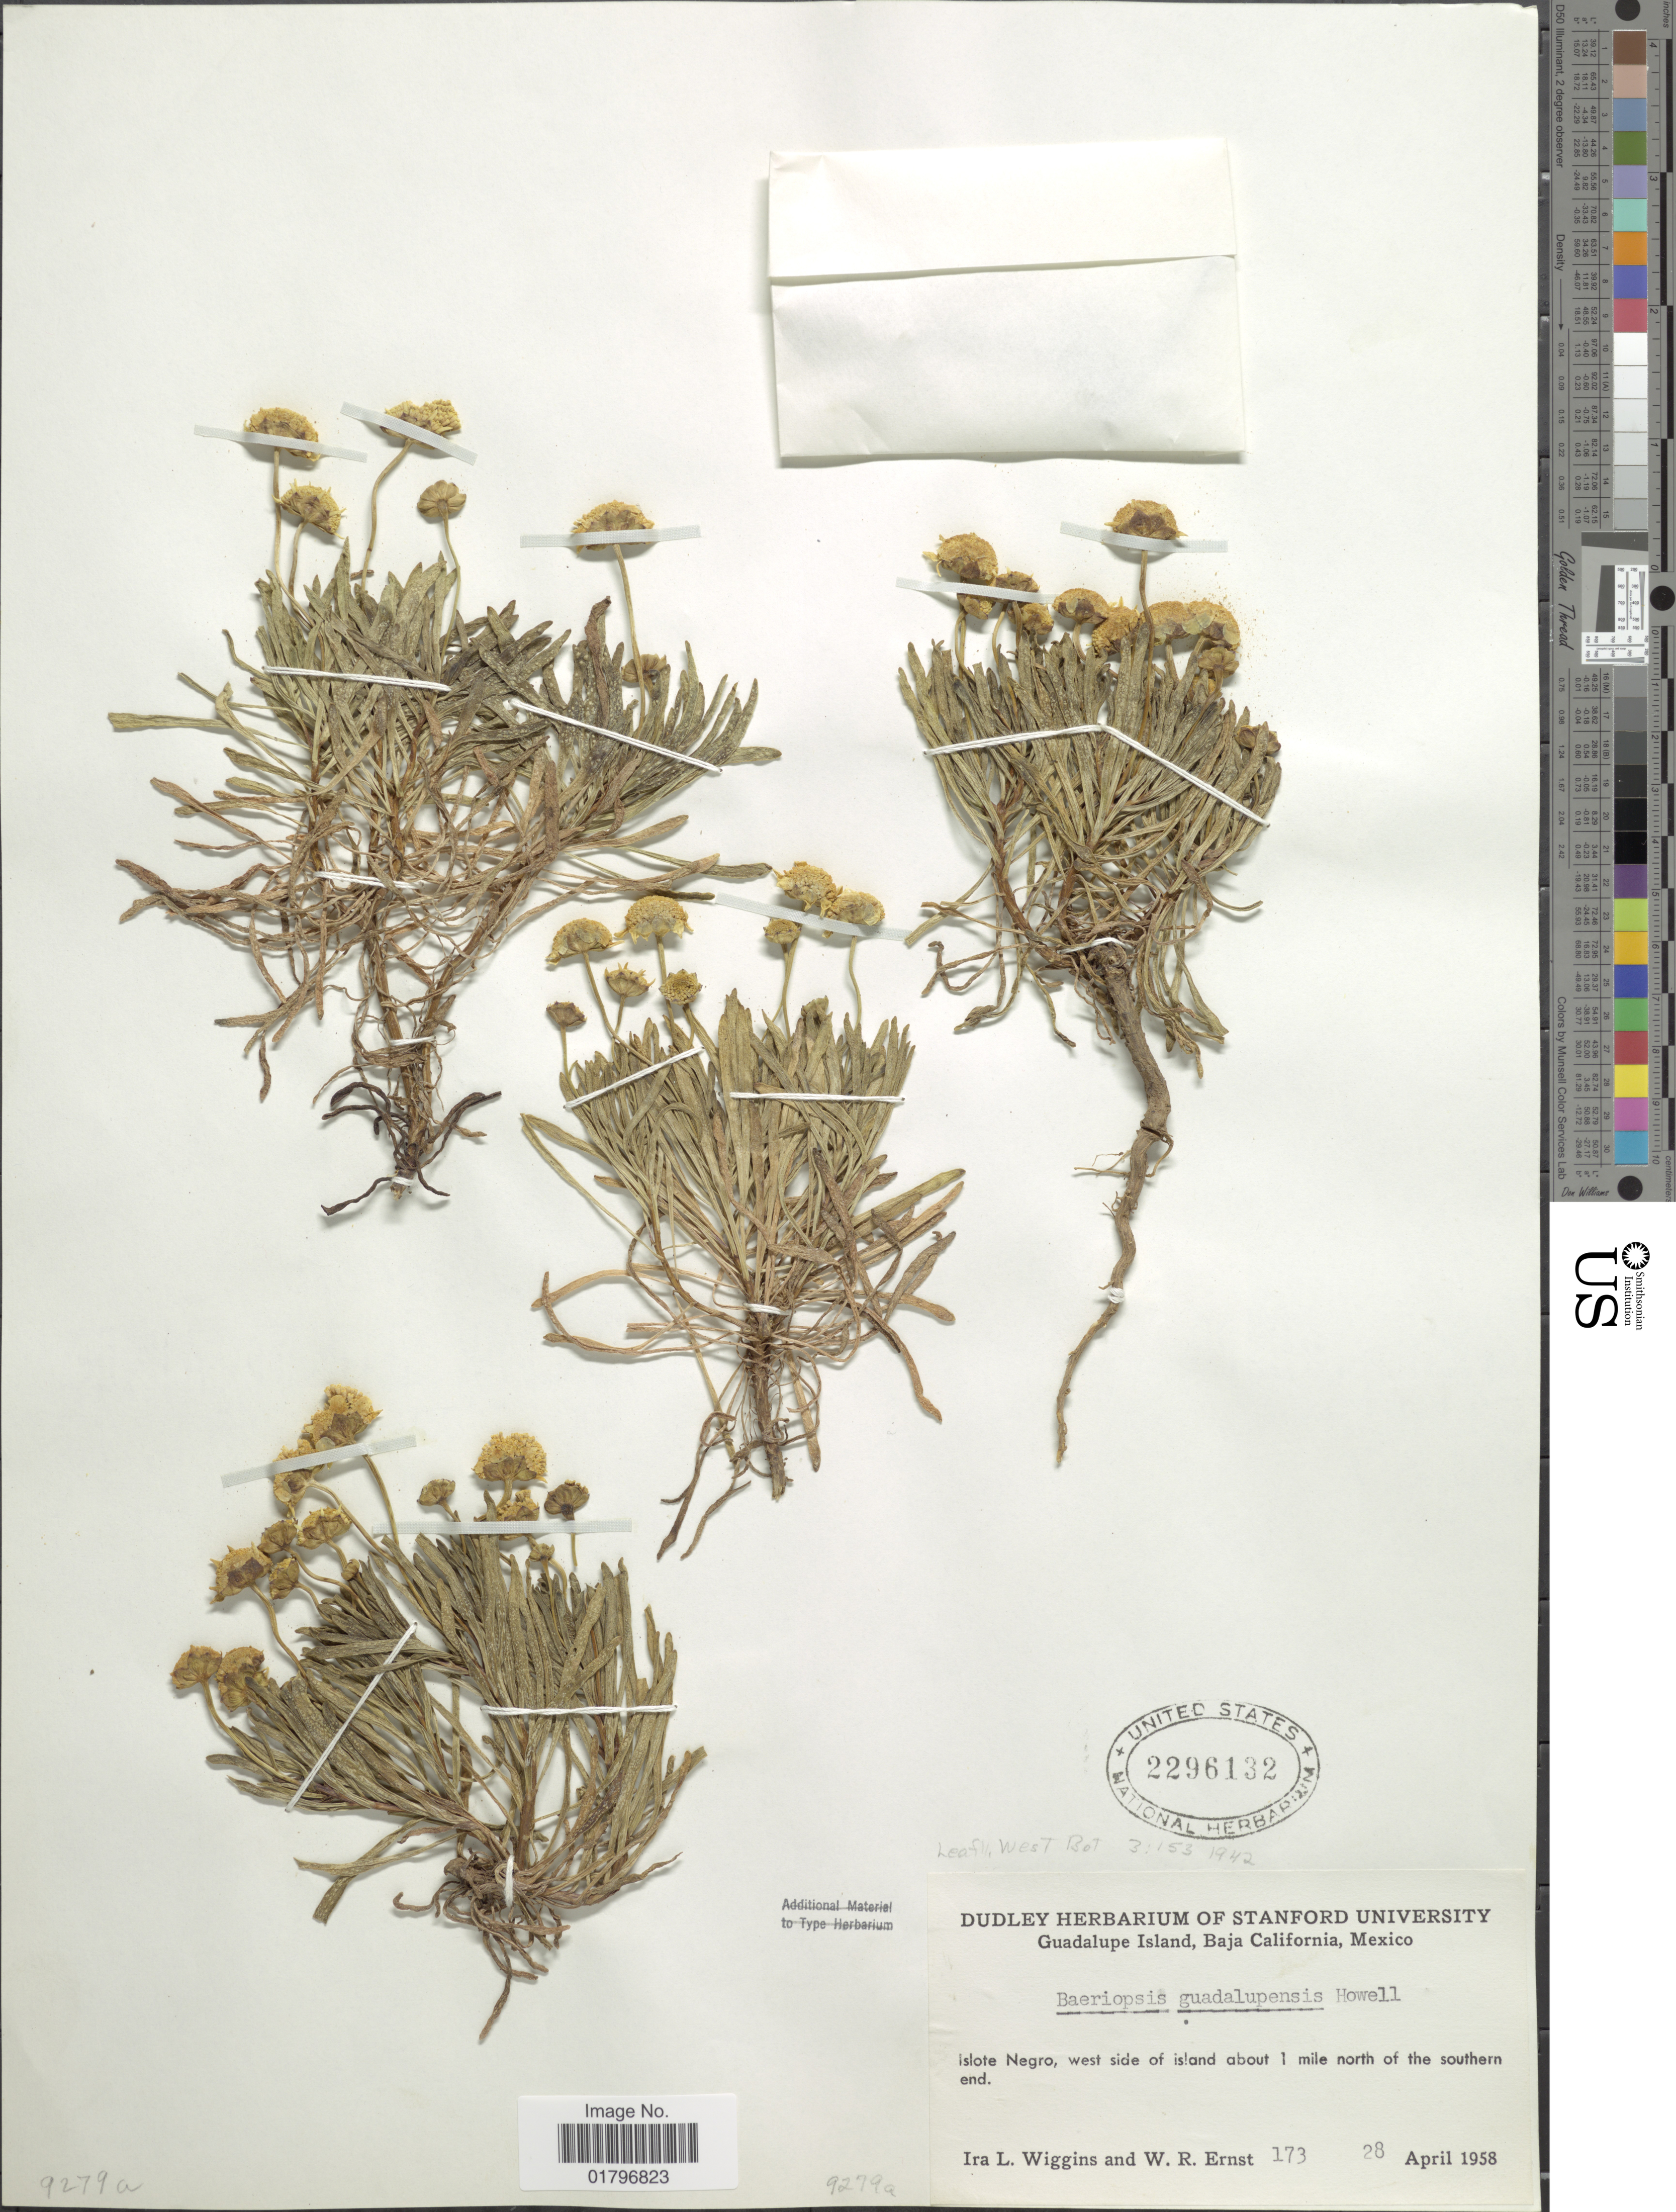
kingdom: Plantae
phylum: Tracheophyta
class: Magnoliopsida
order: Asterales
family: Asteraceae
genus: Baeriopsis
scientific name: Baeriopsis guadalupensis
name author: J.T. Howell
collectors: I. L. Wiggins & W. R. Ernst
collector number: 173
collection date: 1958-04-28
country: Mexico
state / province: Baja California Sur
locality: Guadalupe Island, Baja California, Mexico. Islote Negro, west side of island about 1 mile north of the southern end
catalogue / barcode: US 2296132